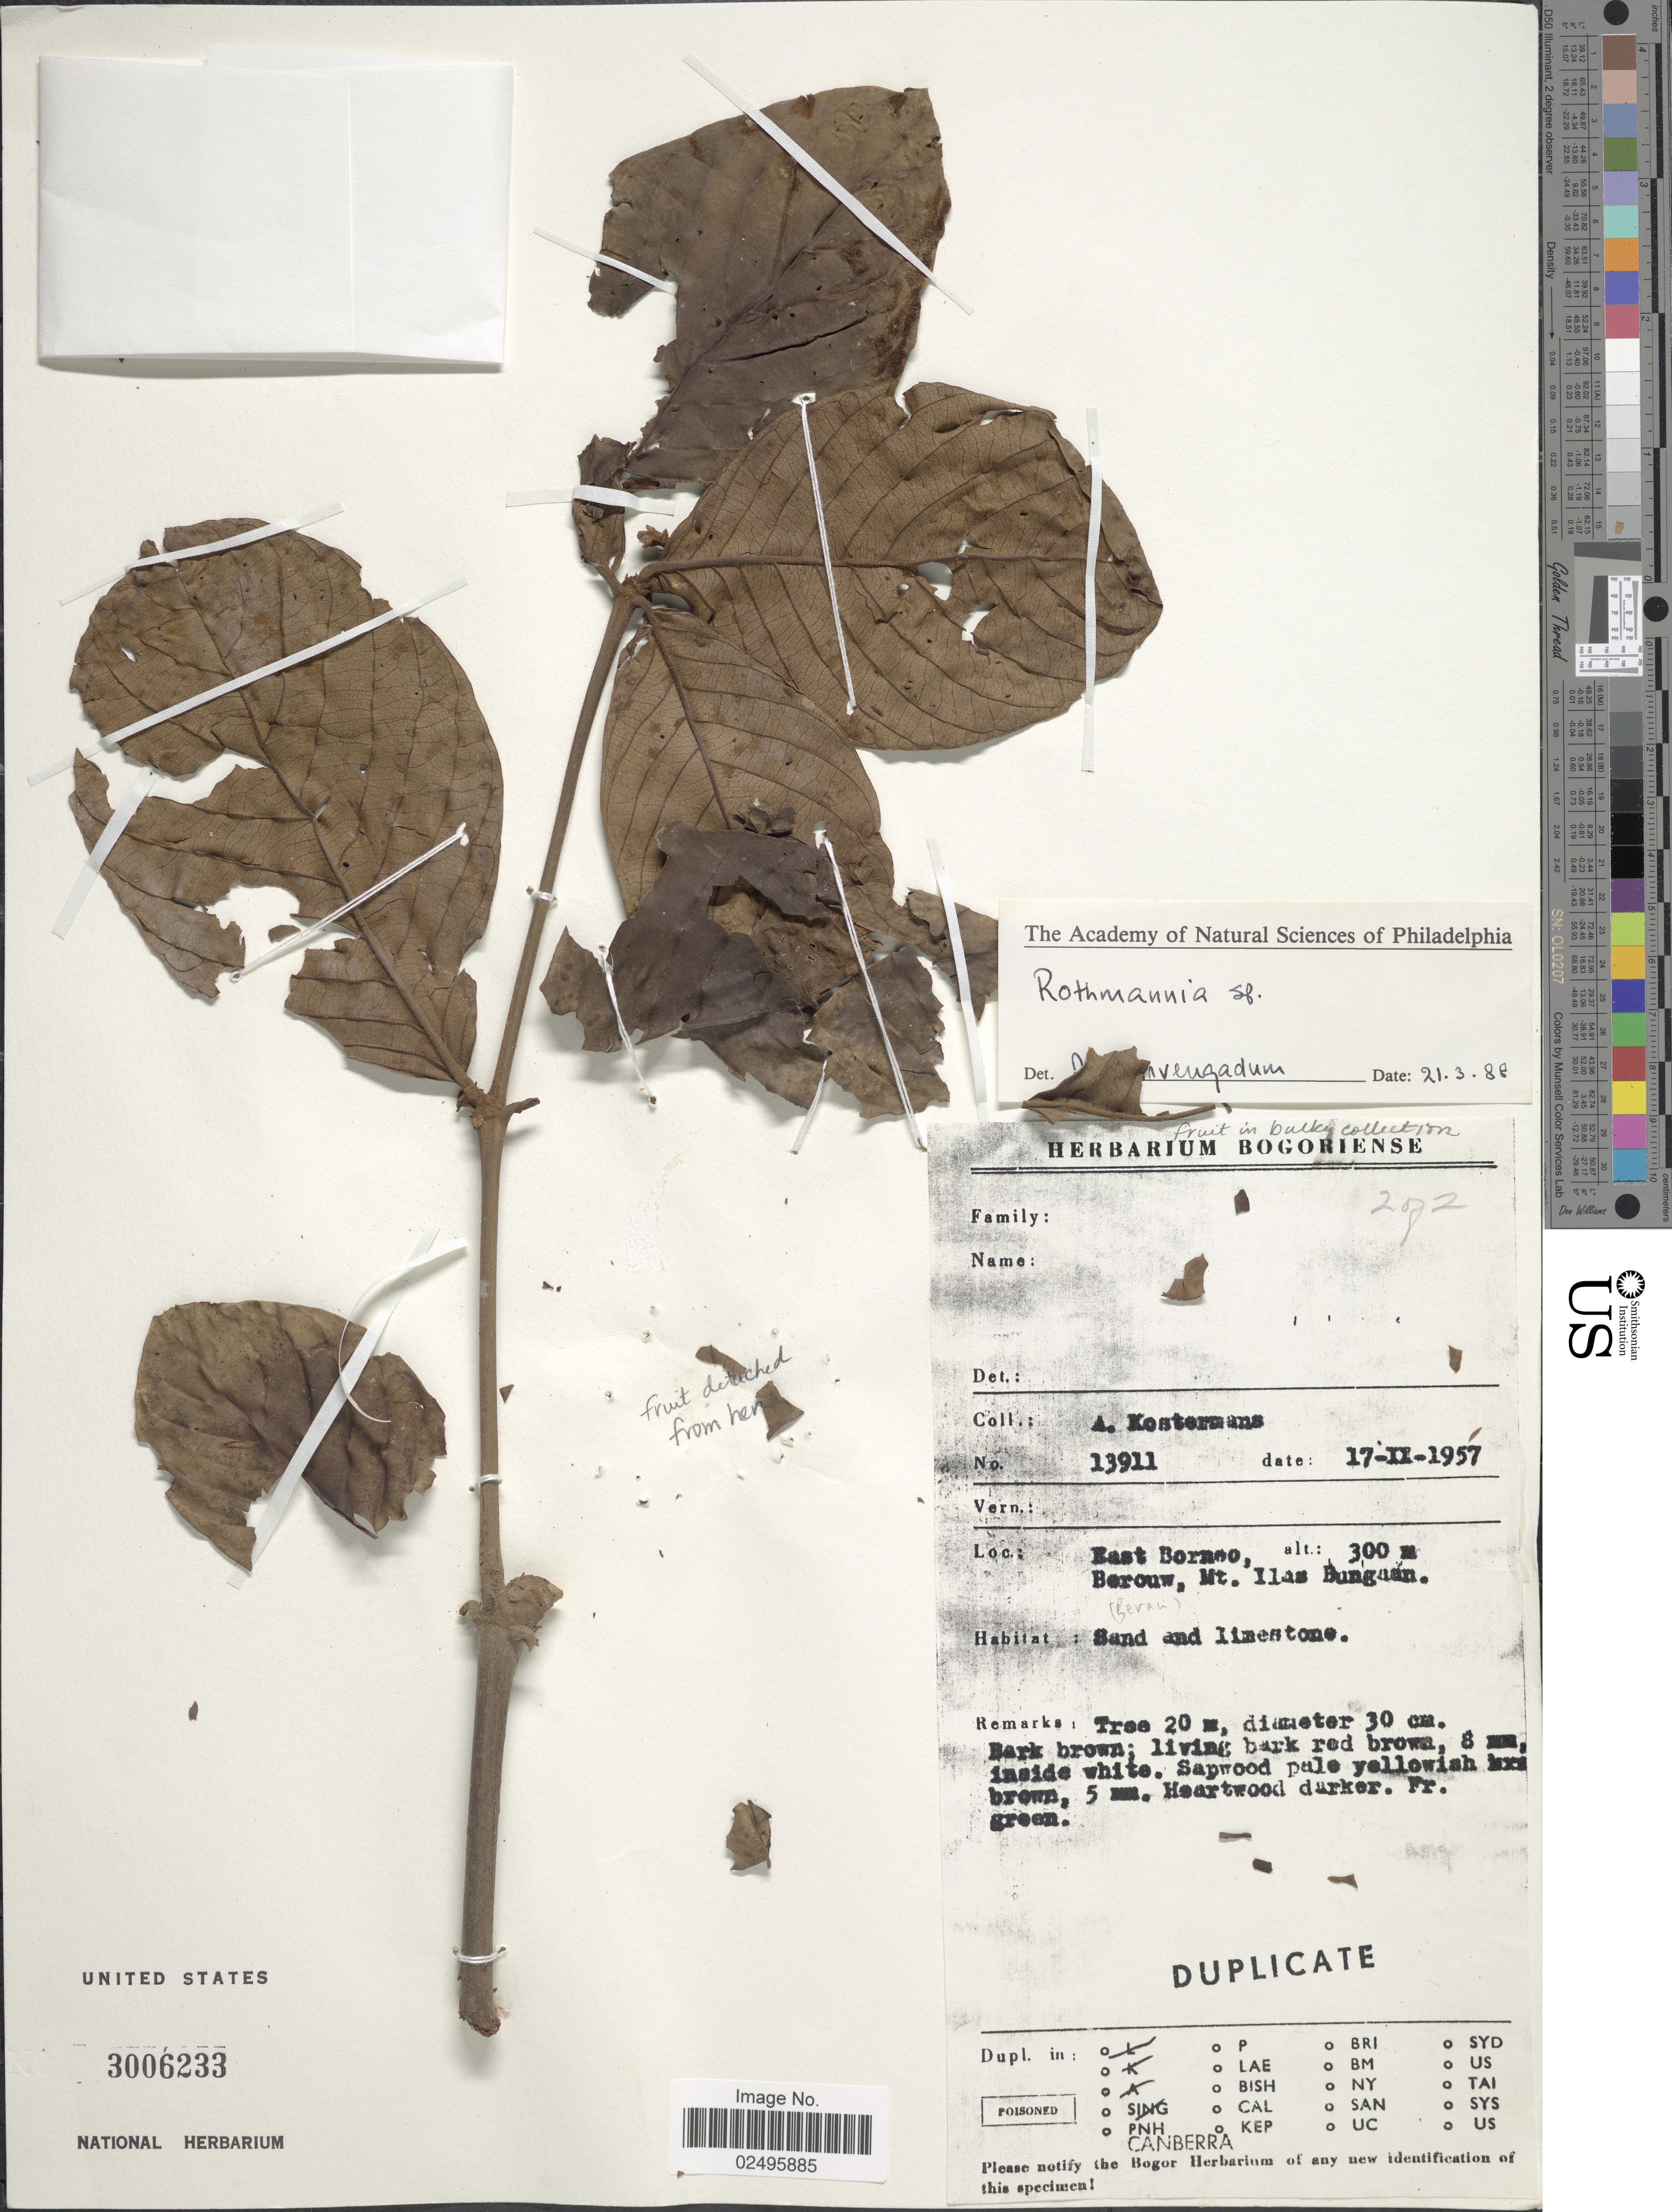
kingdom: Plantae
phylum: Tracheophyta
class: Magnoliopsida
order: Gentianales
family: Rubiaceae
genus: Rothmannia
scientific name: Rothmannia sp.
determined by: Tirvengadum, D. D.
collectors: A. J. G. Kostermans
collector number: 13911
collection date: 1957-02-17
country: Indonesia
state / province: Kalimantan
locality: East Borneo, Berouw, Mt. Ilas Bunguan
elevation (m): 300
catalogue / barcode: US 3006233